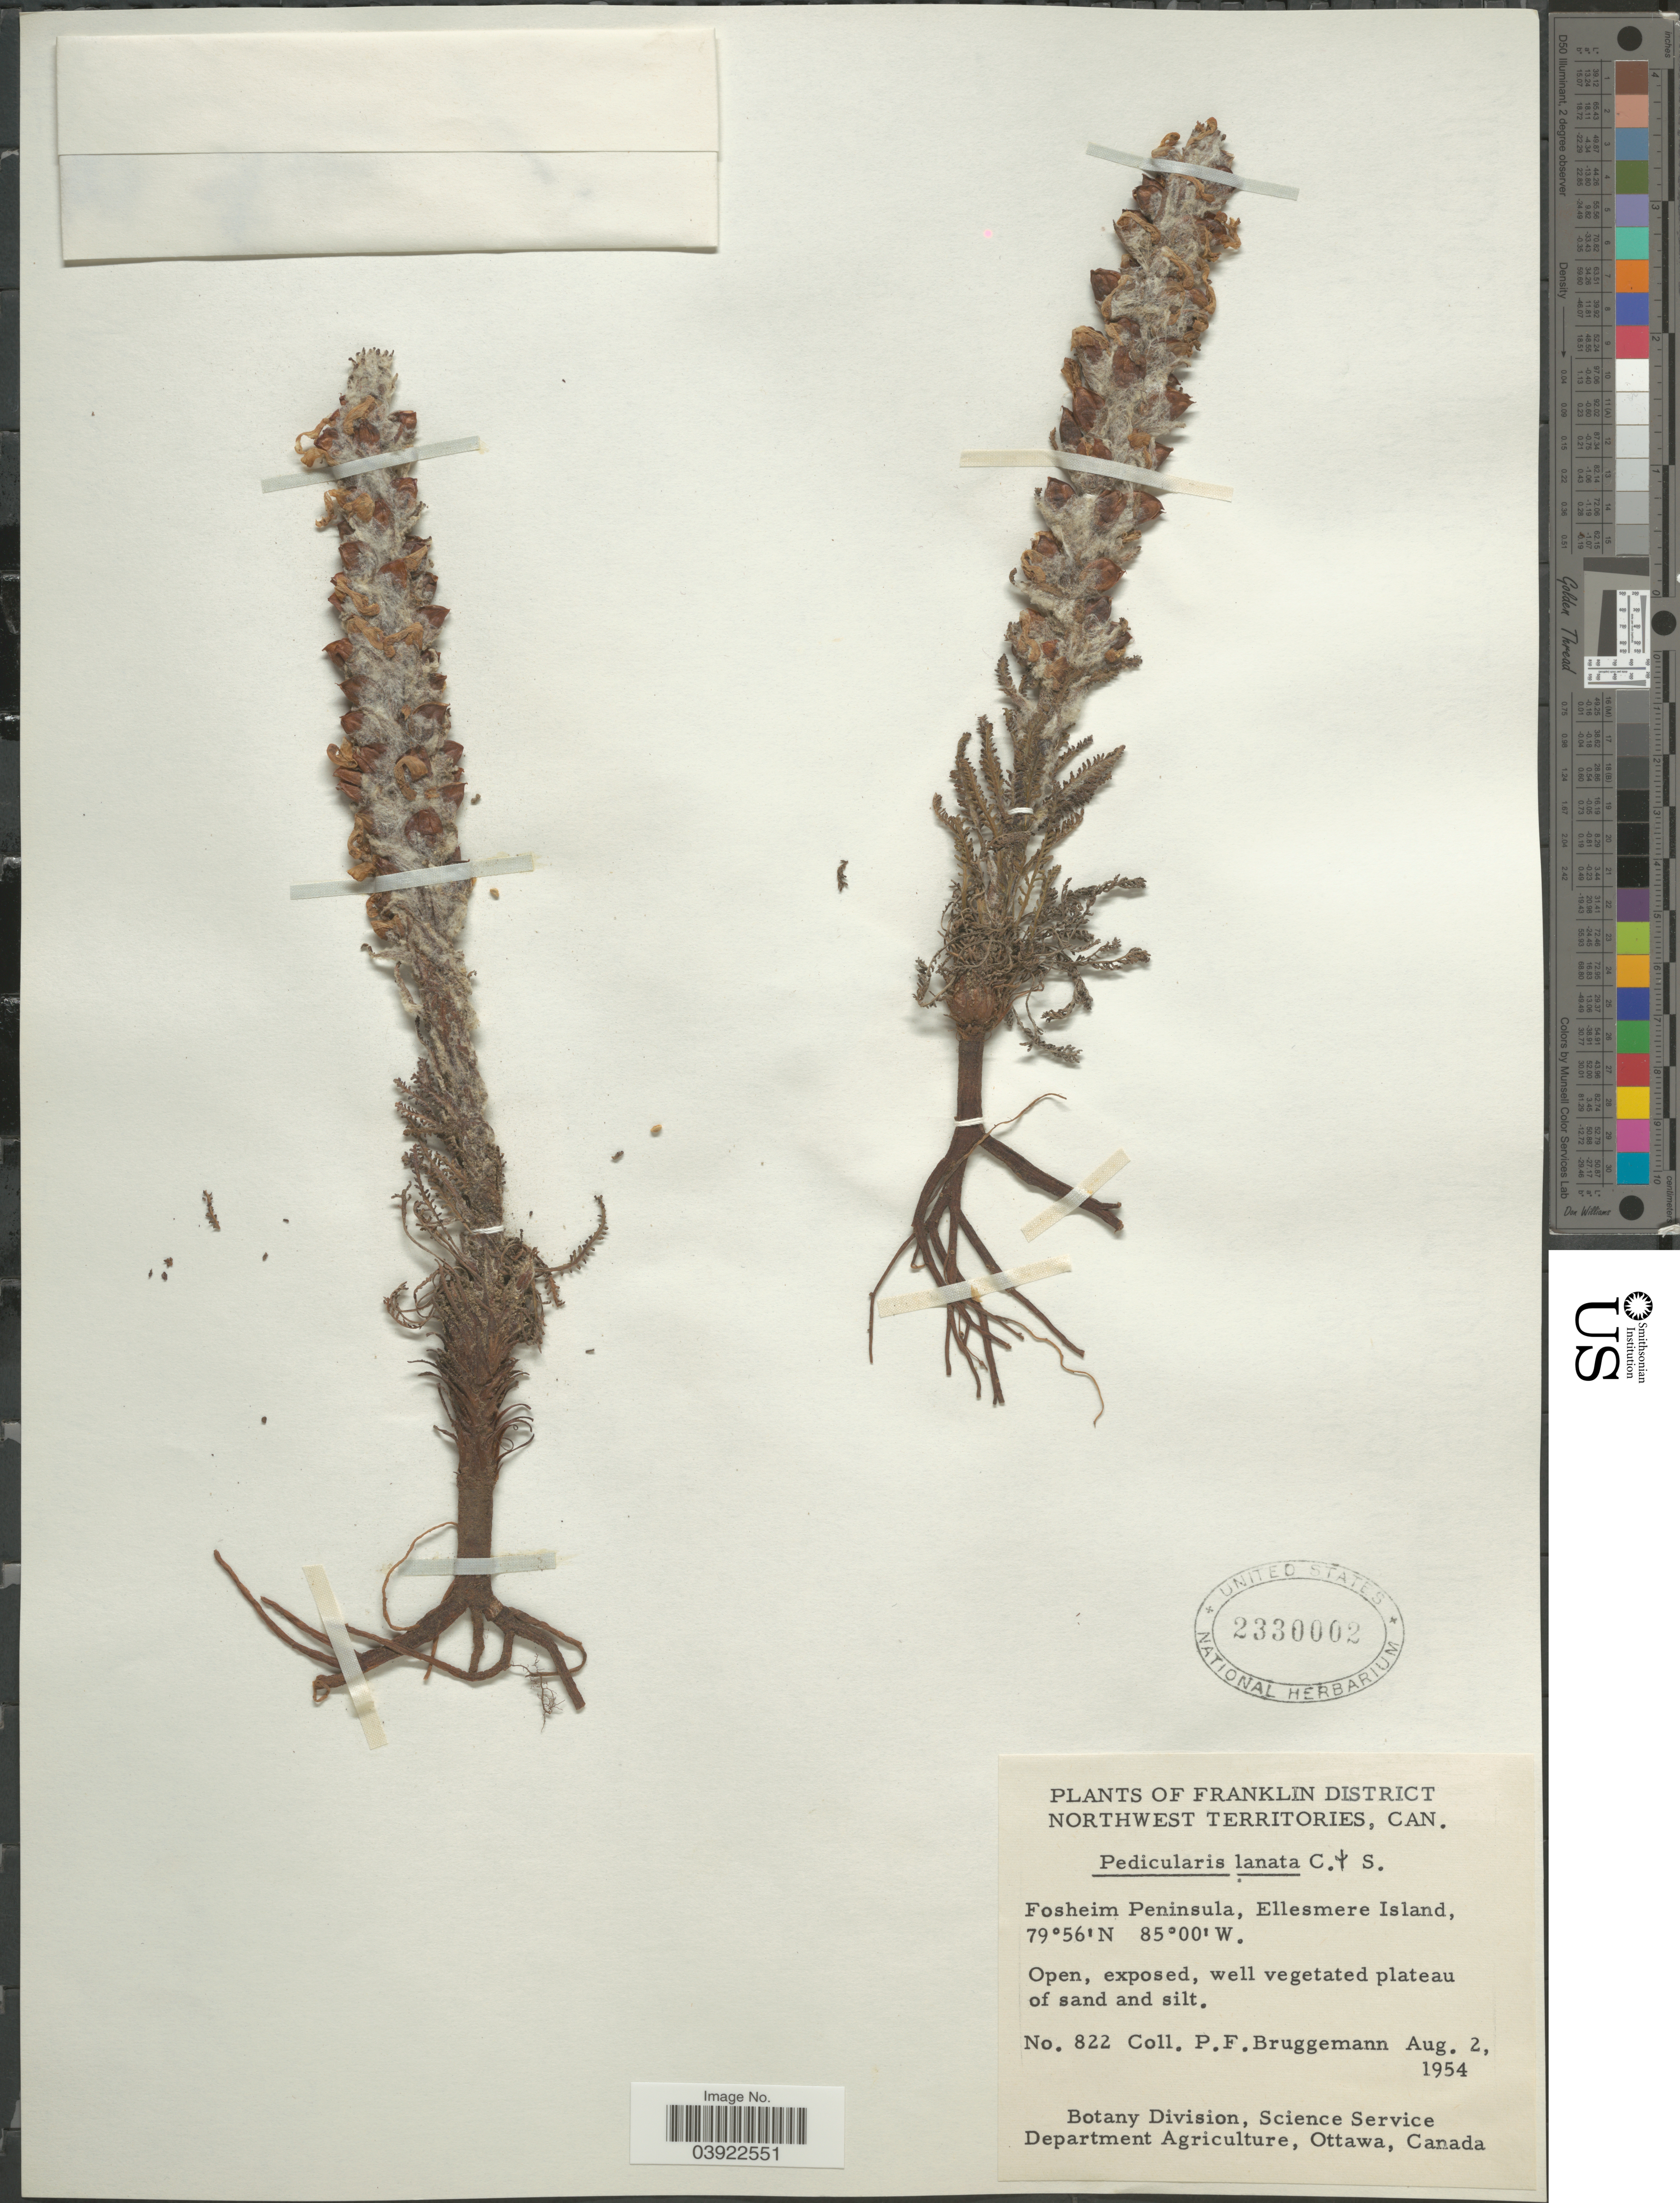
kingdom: Plantae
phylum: Tracheophyta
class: Magnoliopsida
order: Lamiales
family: Orobanchaceae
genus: Pedicularis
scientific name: Pedicularis lanata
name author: Willd. ex Cham. & Schltdl.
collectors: P. Bruggemann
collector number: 822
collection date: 1954-08-02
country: Canada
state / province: Northwest Territories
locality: Franklin District. Fosheim Peninsula, Ellesmere Island.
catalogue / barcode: US 2330002